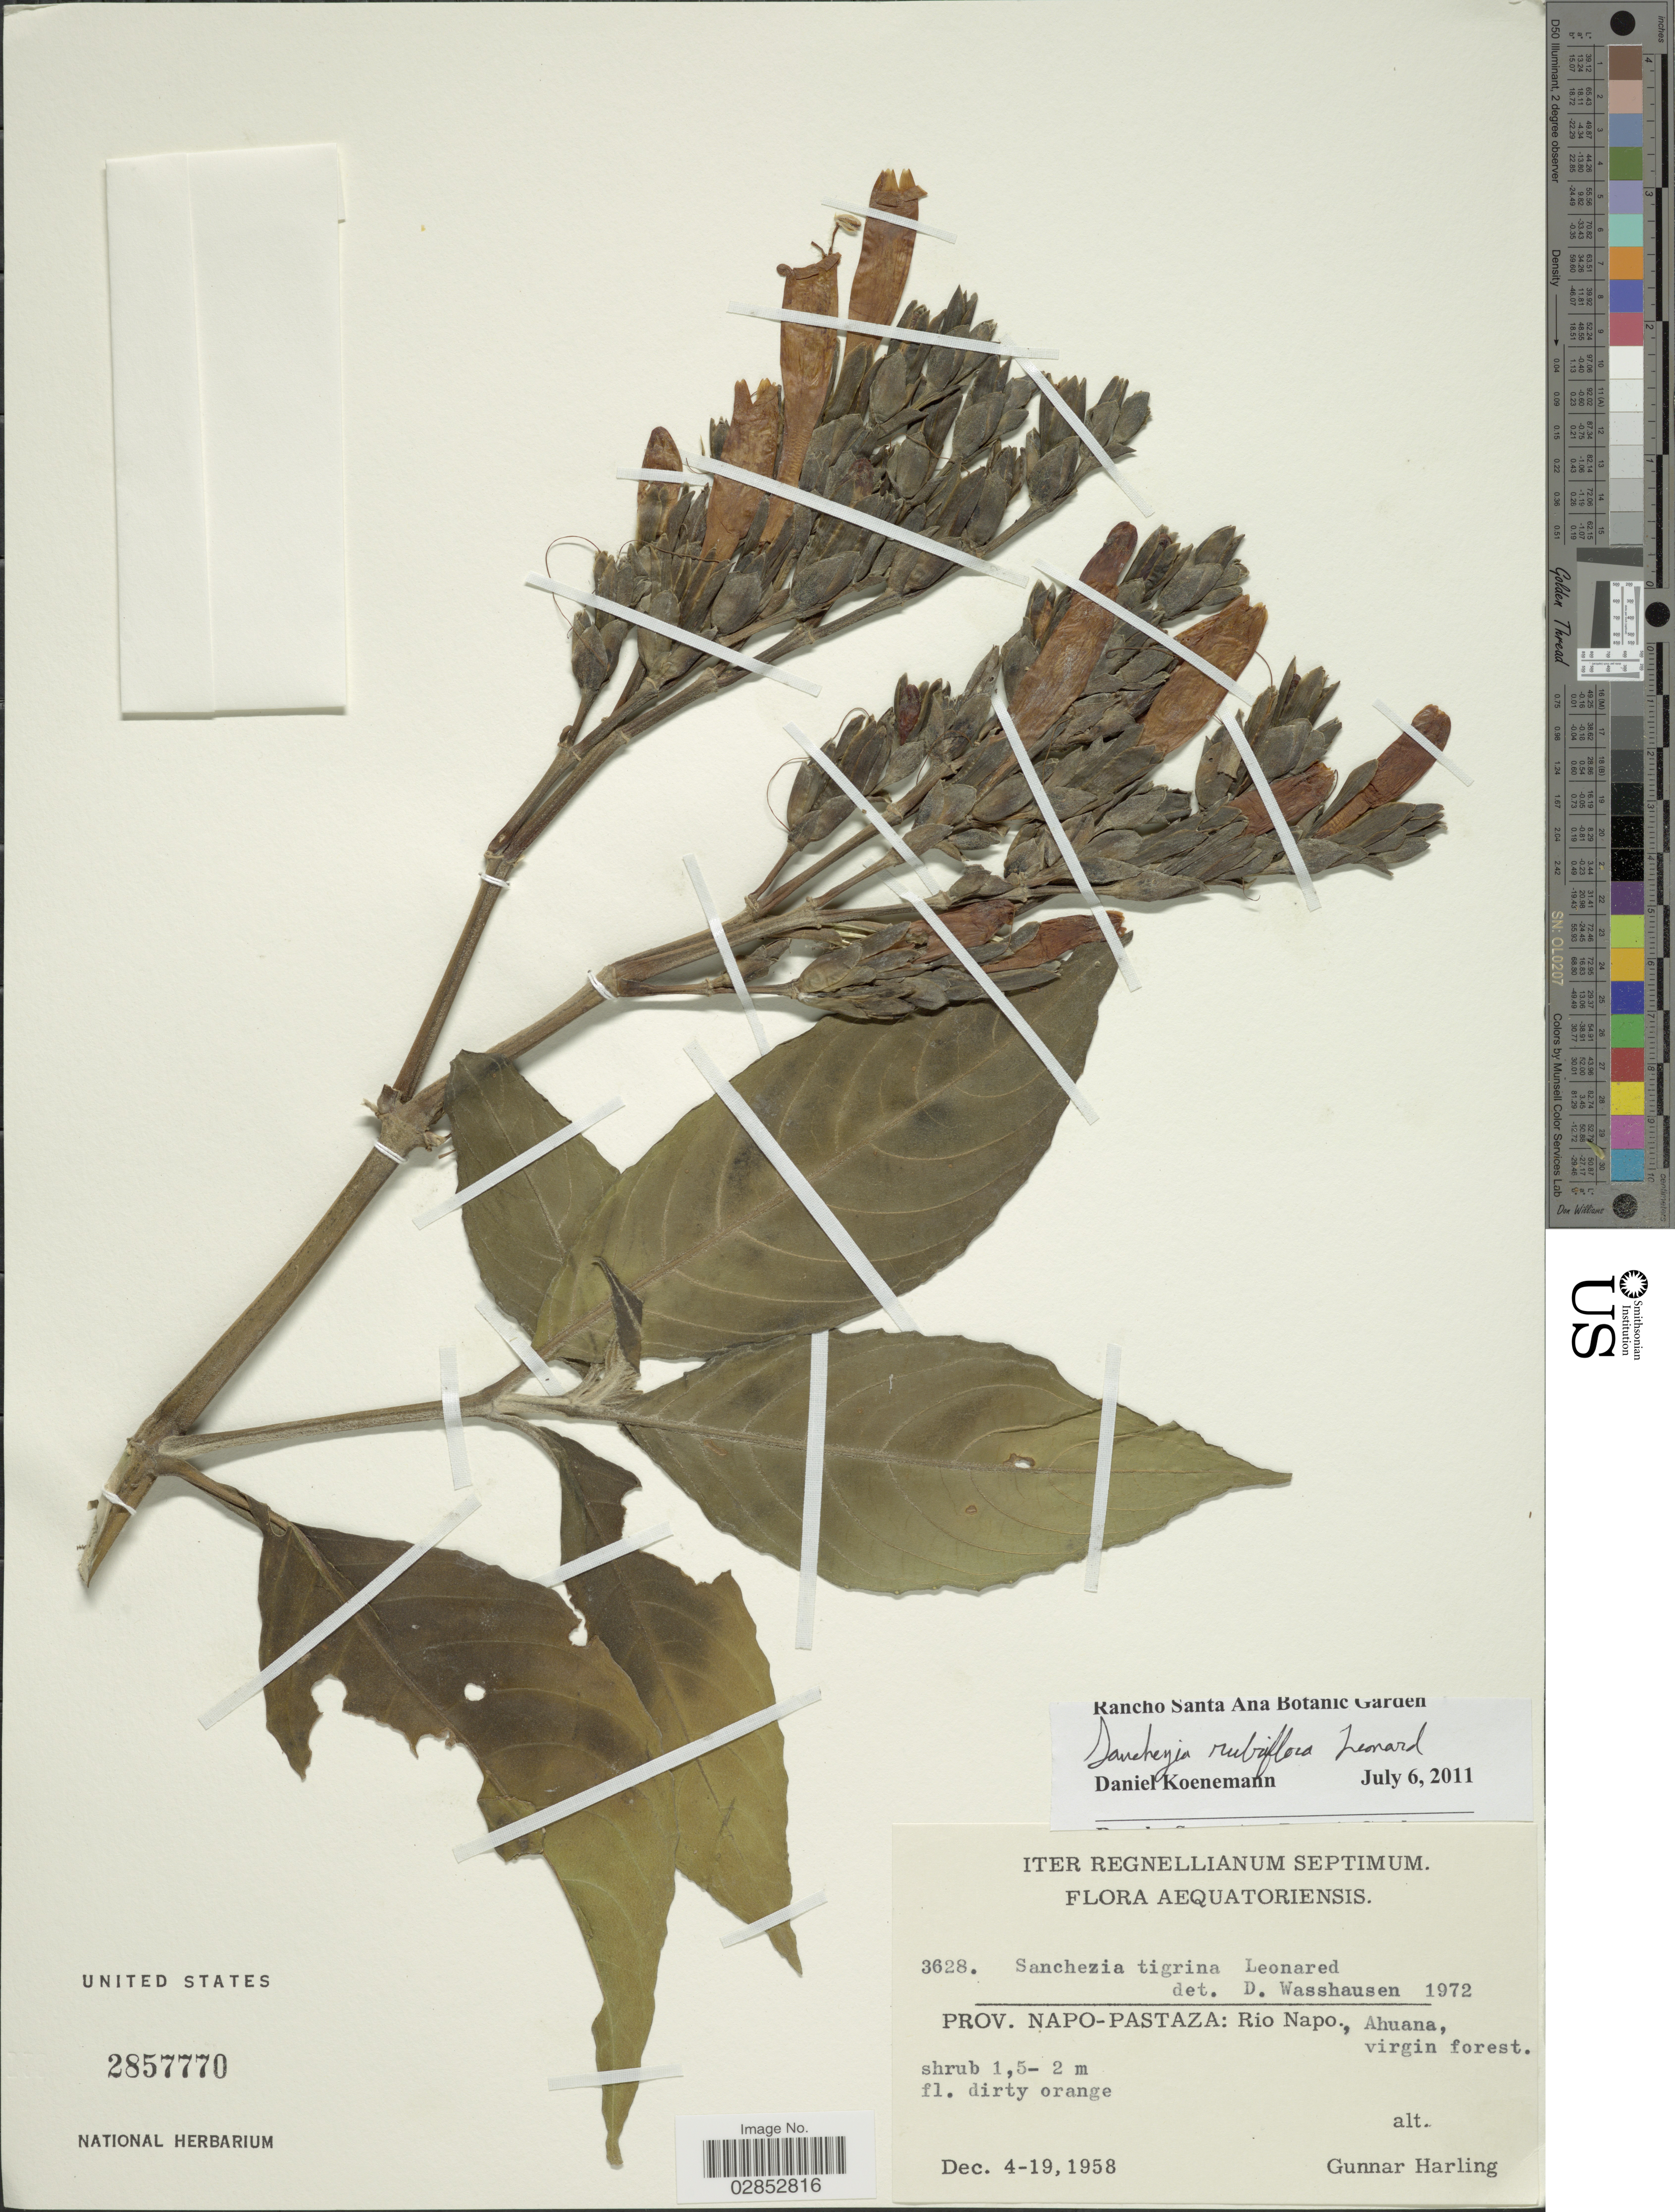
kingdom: Plantae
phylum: Tracheophyta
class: Magnoliopsida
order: Lamiales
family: Acanthaceae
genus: Sanchezia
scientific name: Sanchezia ecuadorensis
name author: Leonard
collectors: G. Harling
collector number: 3628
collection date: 1958-12-04/1958-12-19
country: Ecuador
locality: Aequatoriensis. Prov. Napo-Pastaza: Rio Napo. Ahuana.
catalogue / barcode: US 2857770